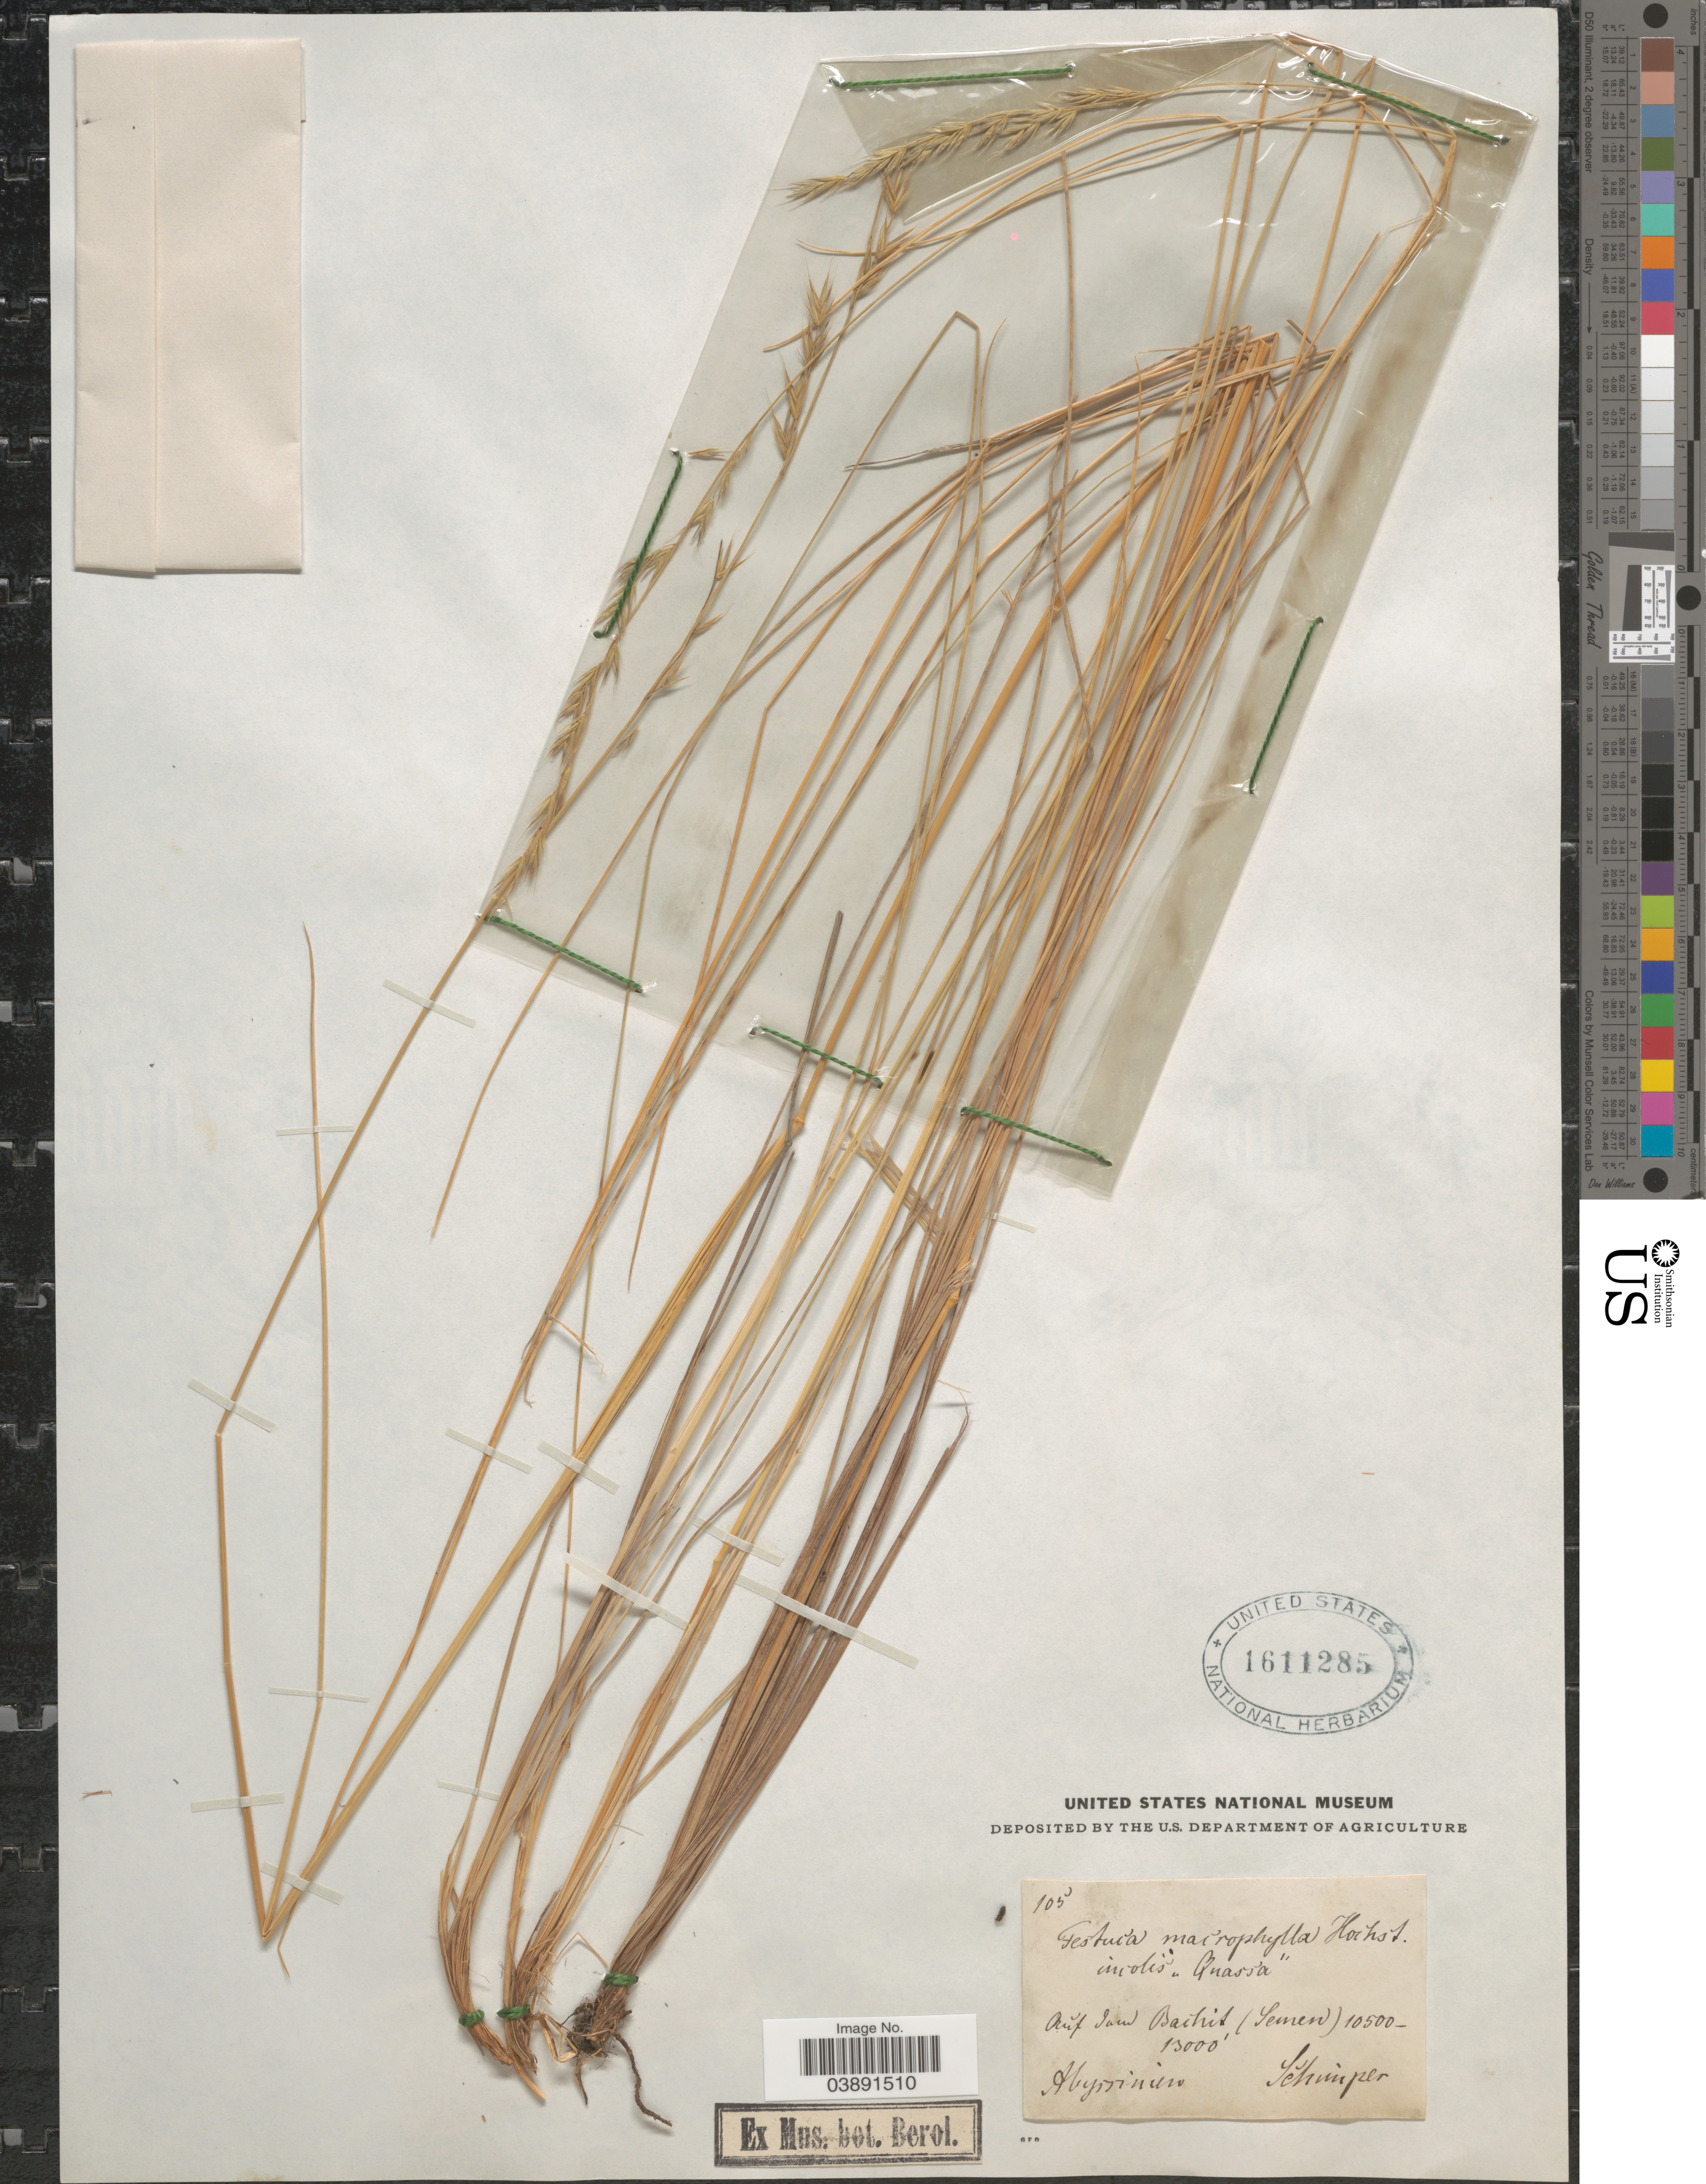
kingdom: Plantae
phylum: Tracheophyta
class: Liliopsida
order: Poales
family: Poaceae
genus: Festuca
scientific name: Festuca macrophylla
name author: Hochst. ex A. Rich.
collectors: -. Schimper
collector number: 105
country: Ethiopia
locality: Aŭf dans Bachit (Semen). Abyssinien.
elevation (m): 3200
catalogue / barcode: US 1611285